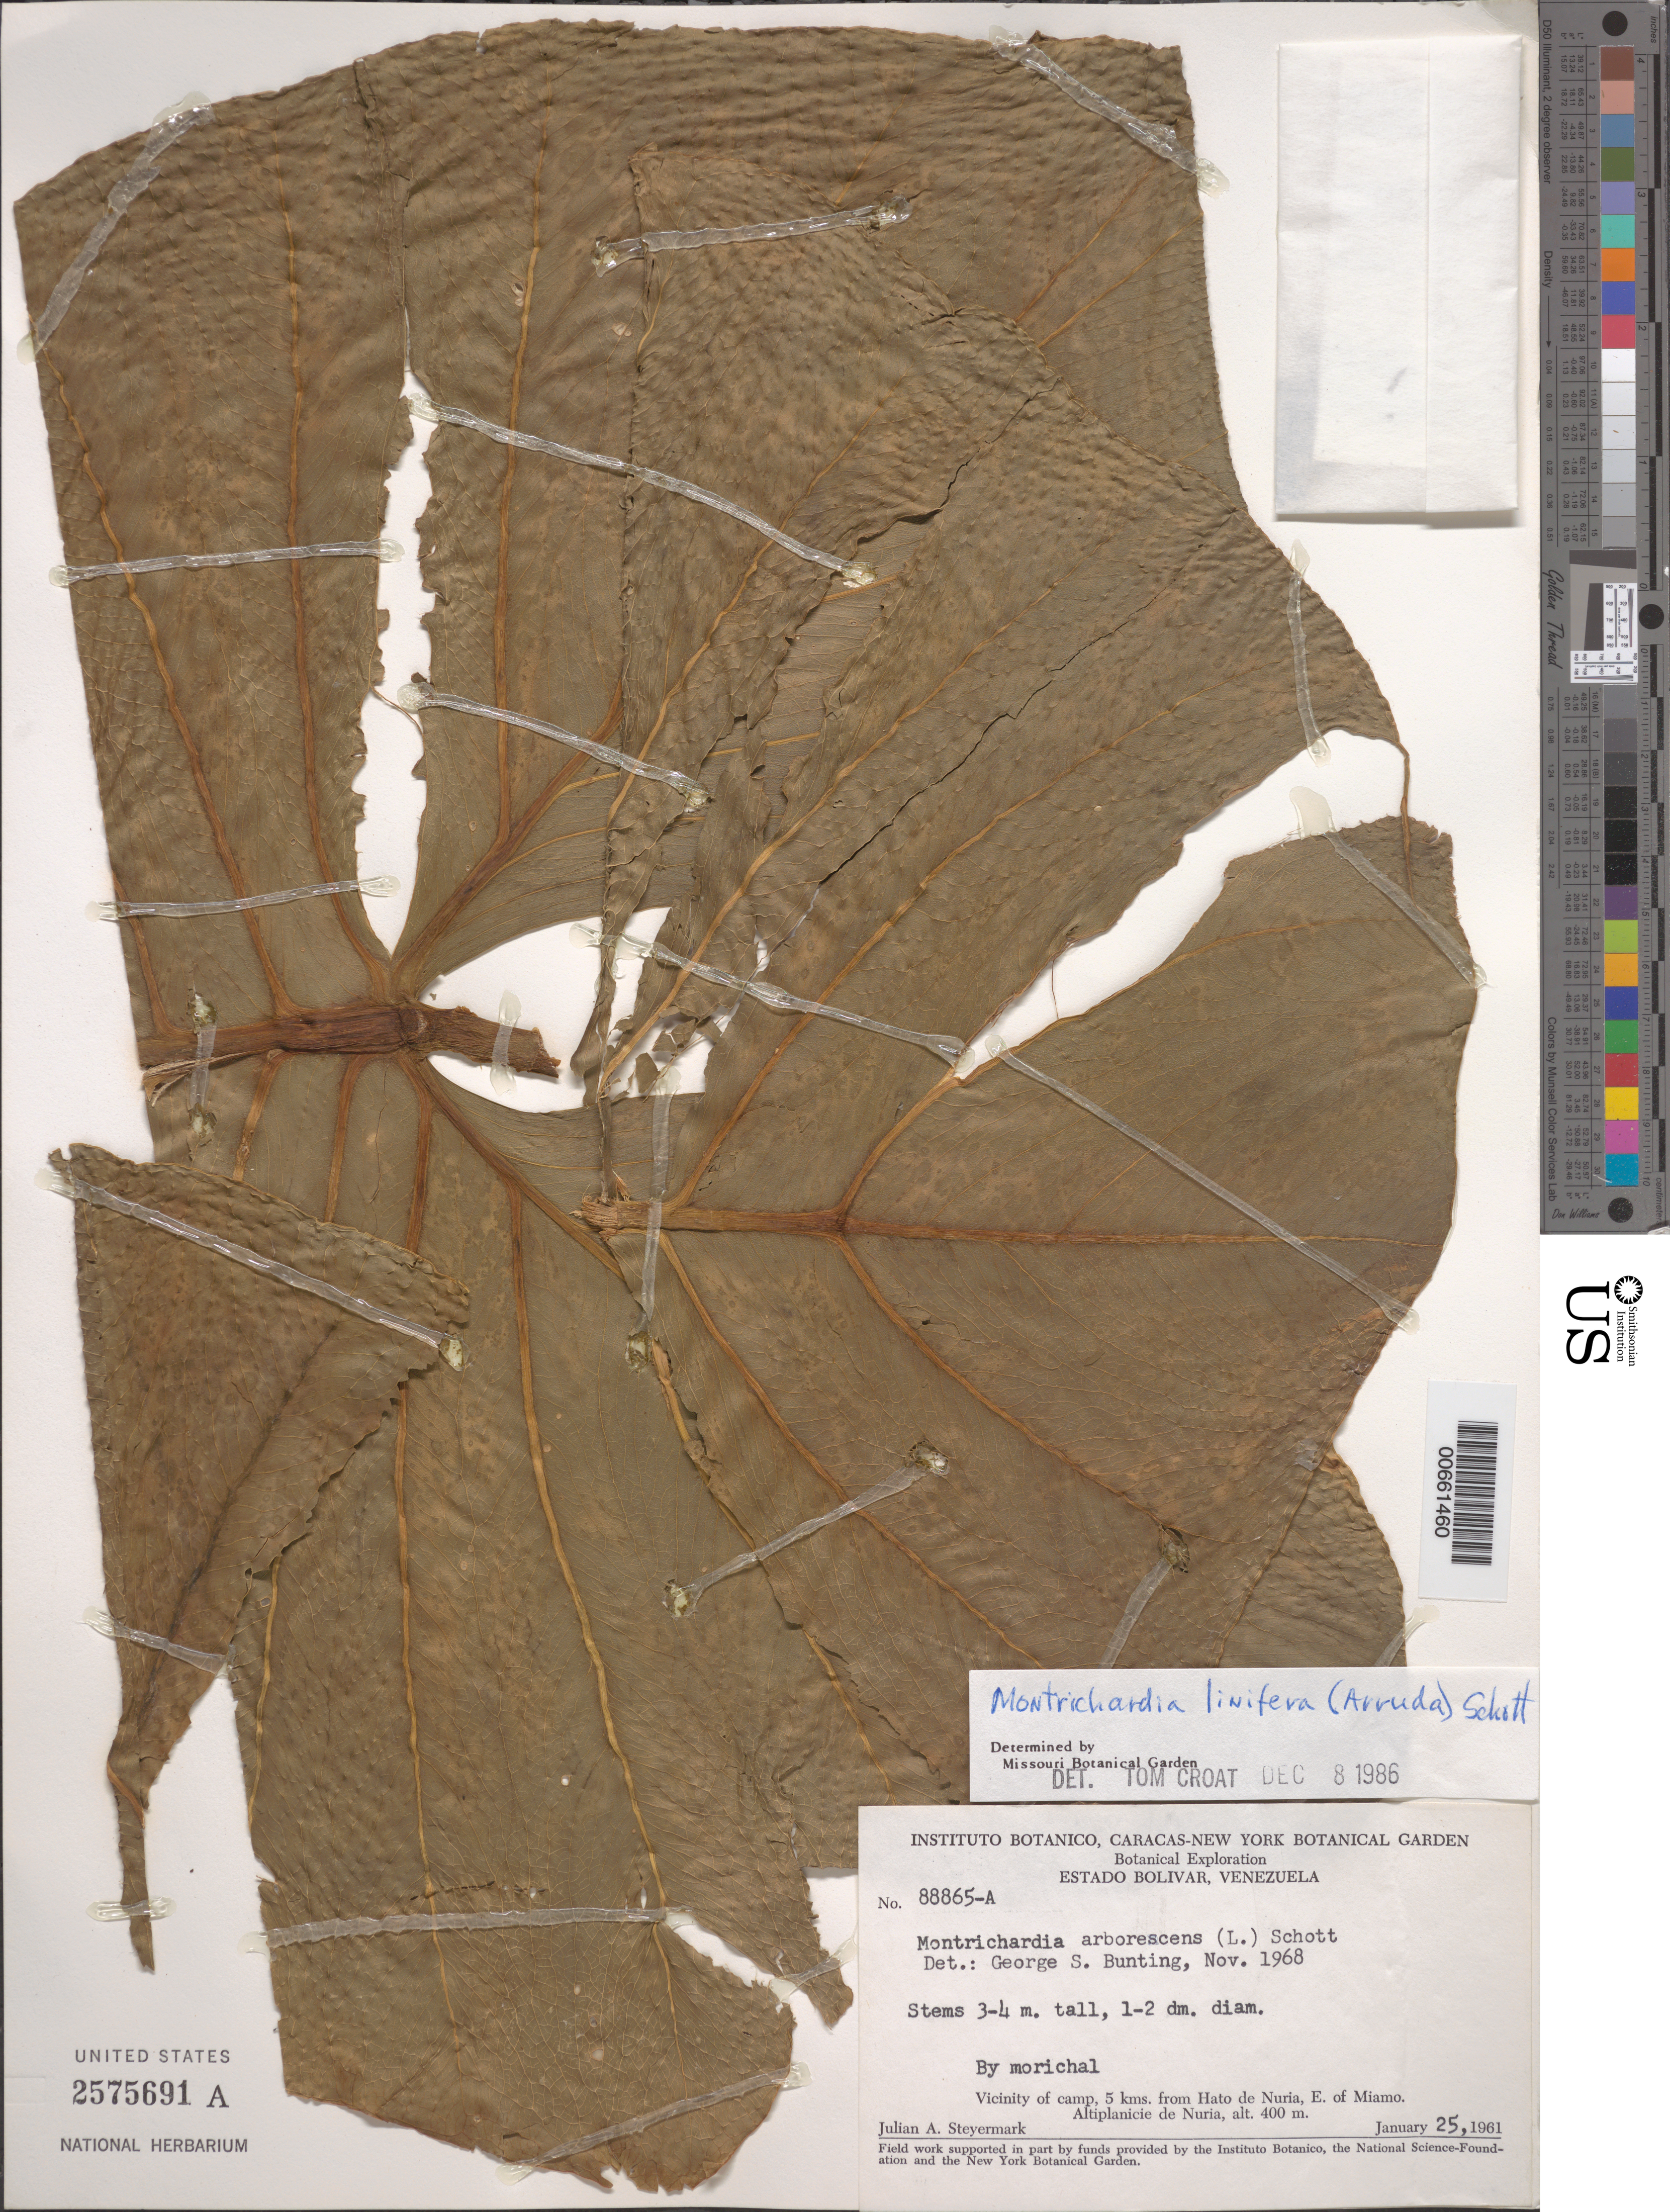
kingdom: Plantae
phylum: Tracheophyta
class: Liliopsida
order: Alismatales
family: Araceae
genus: Montrichardia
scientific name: Montrichardia linifera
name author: (Arruda) Schott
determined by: Croat, Thomas B., Missouri Botanical Garden (MO)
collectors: J. Steyermark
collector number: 88865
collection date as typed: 25-Jan-61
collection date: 1961-01-25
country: Venezuela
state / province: Bolívar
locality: Altiplanicie de Nuria, E of Miamo, 5 km from Hato de Nuria. Vic of camp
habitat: Morichal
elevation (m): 400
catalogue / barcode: US 2575691A